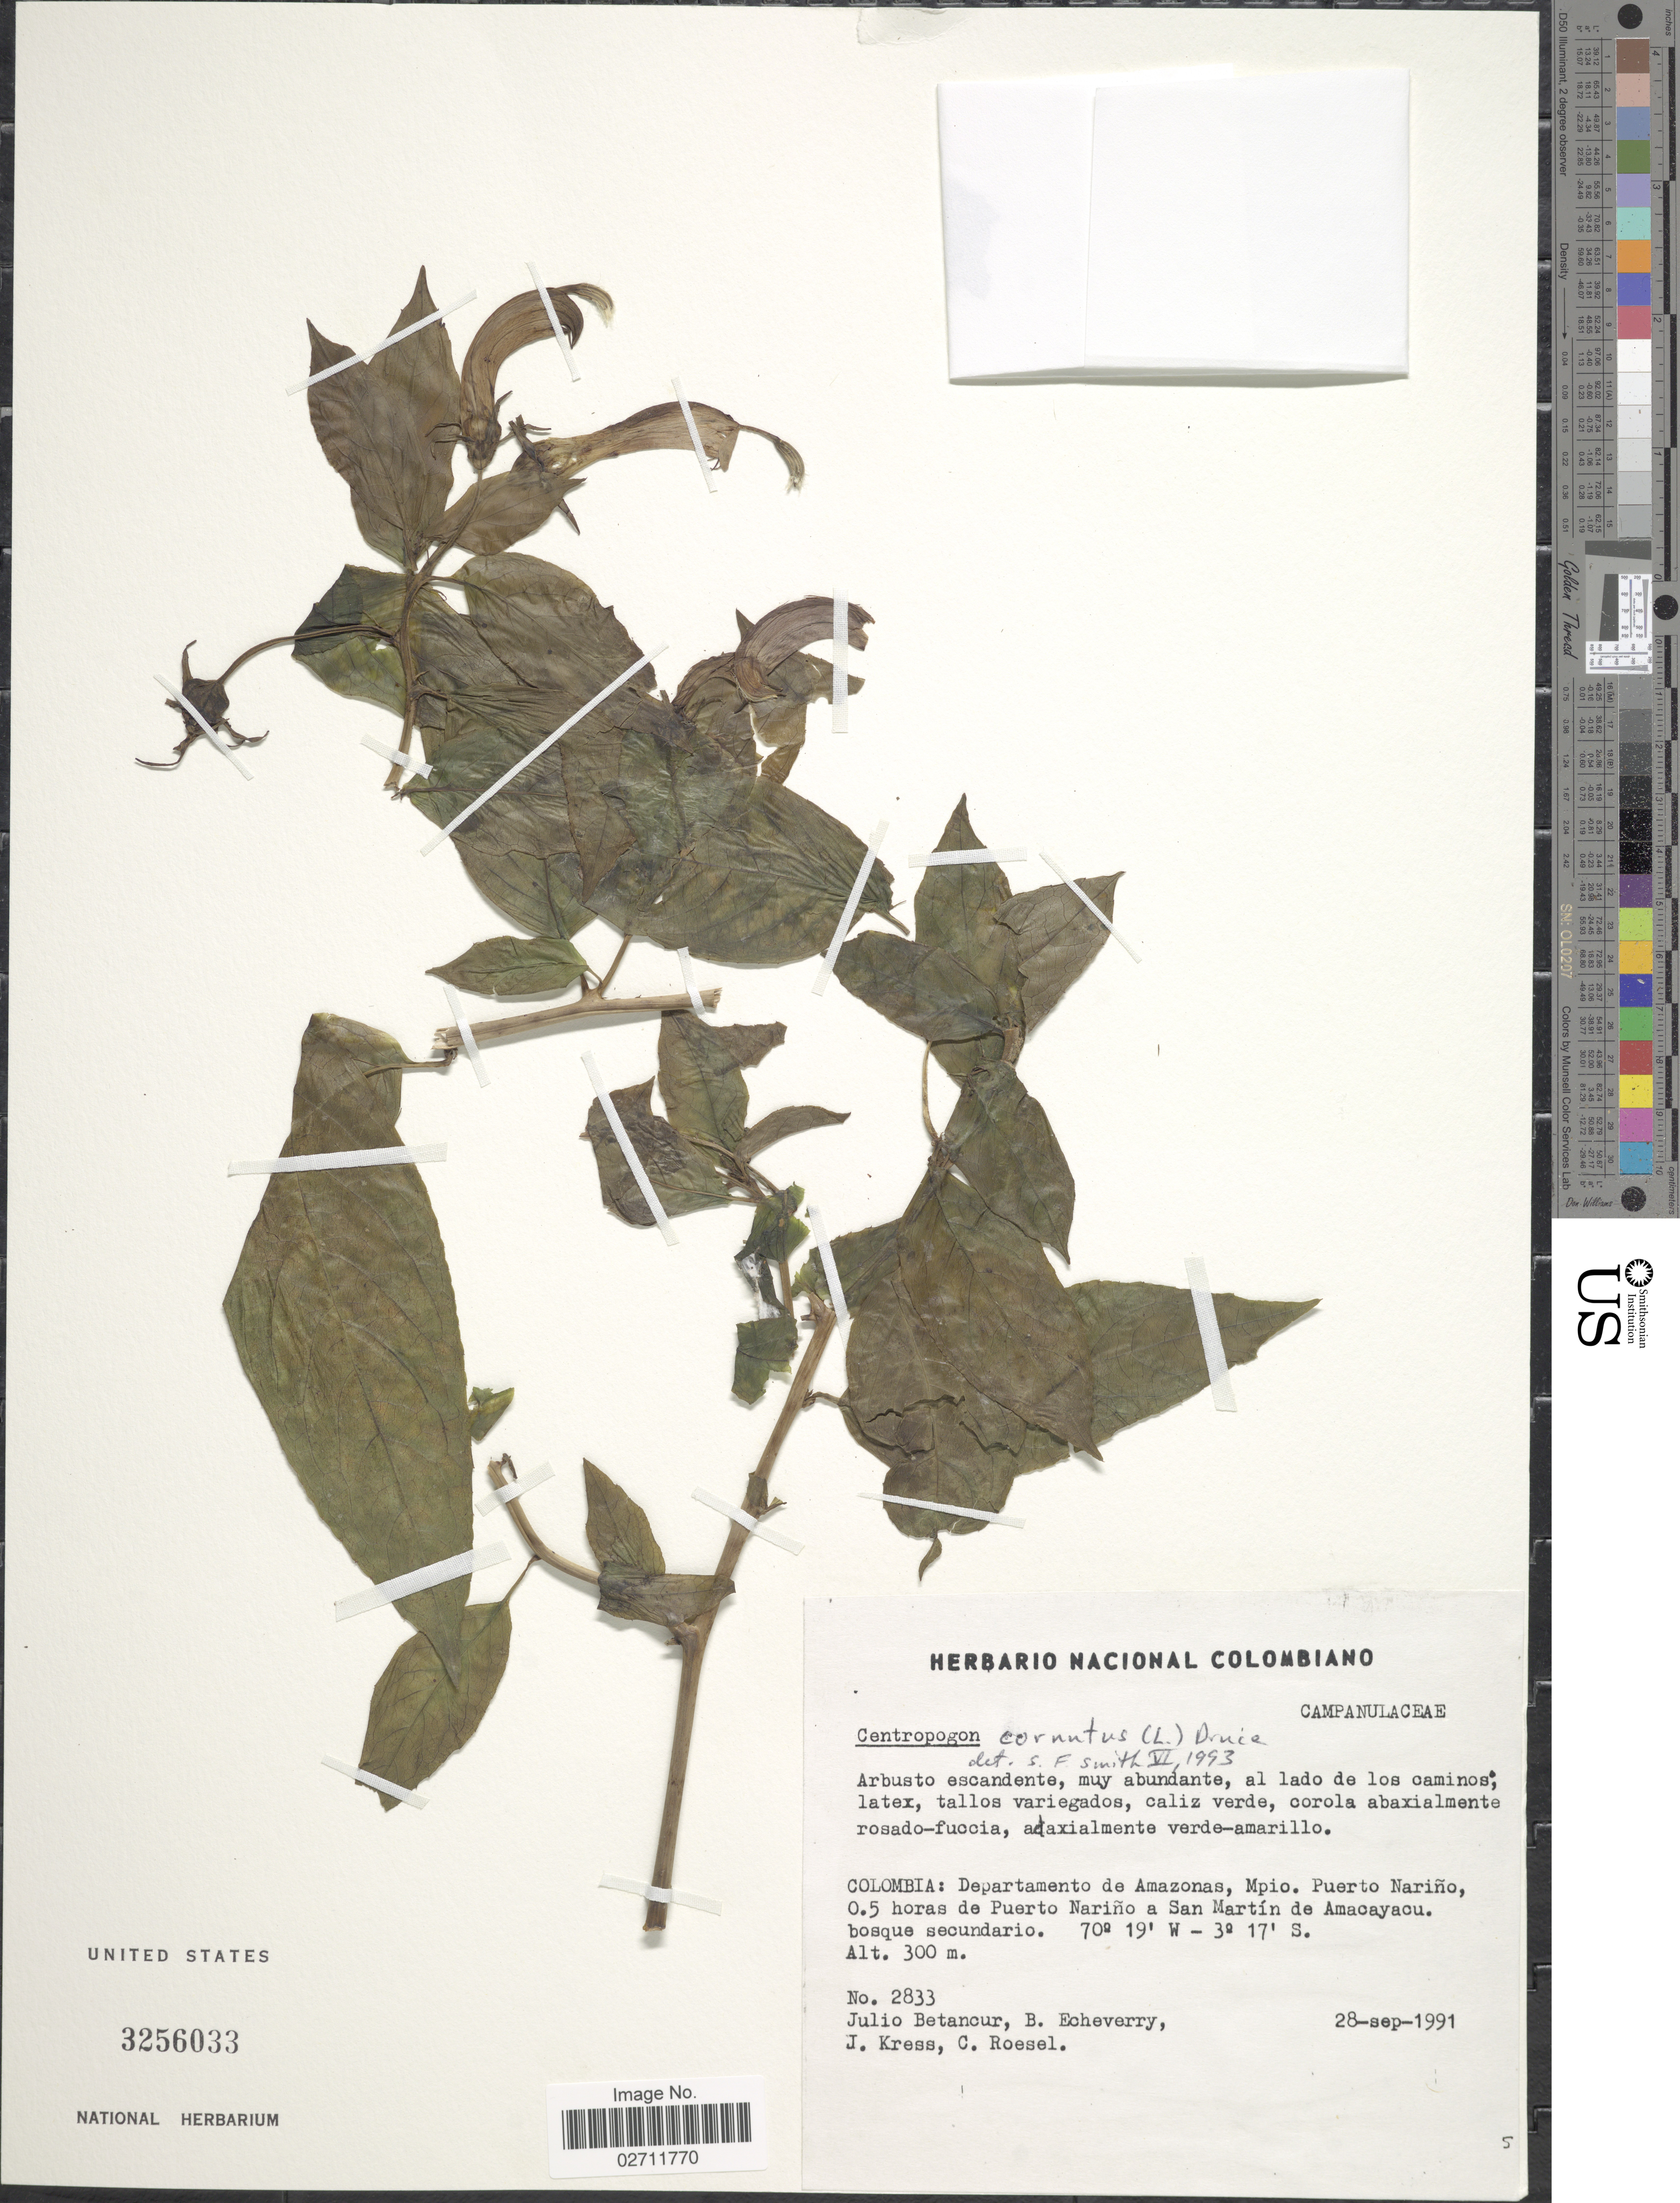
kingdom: Plantae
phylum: Tracheophyta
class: Magnoliopsida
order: Asterales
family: Campanulaceae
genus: Centropogon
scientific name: Centropogon cornutus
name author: (L.) Druce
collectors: J. Betanacur, B. Echeverry, J. Kress & C. S. Roesel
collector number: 2833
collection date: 1991-09-28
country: Colombia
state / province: Amazônas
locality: Mpio. Puerto Narino. 0.5 horas de Puerto Narino a San Martin de Amacayacu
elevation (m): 300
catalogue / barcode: US 3256033